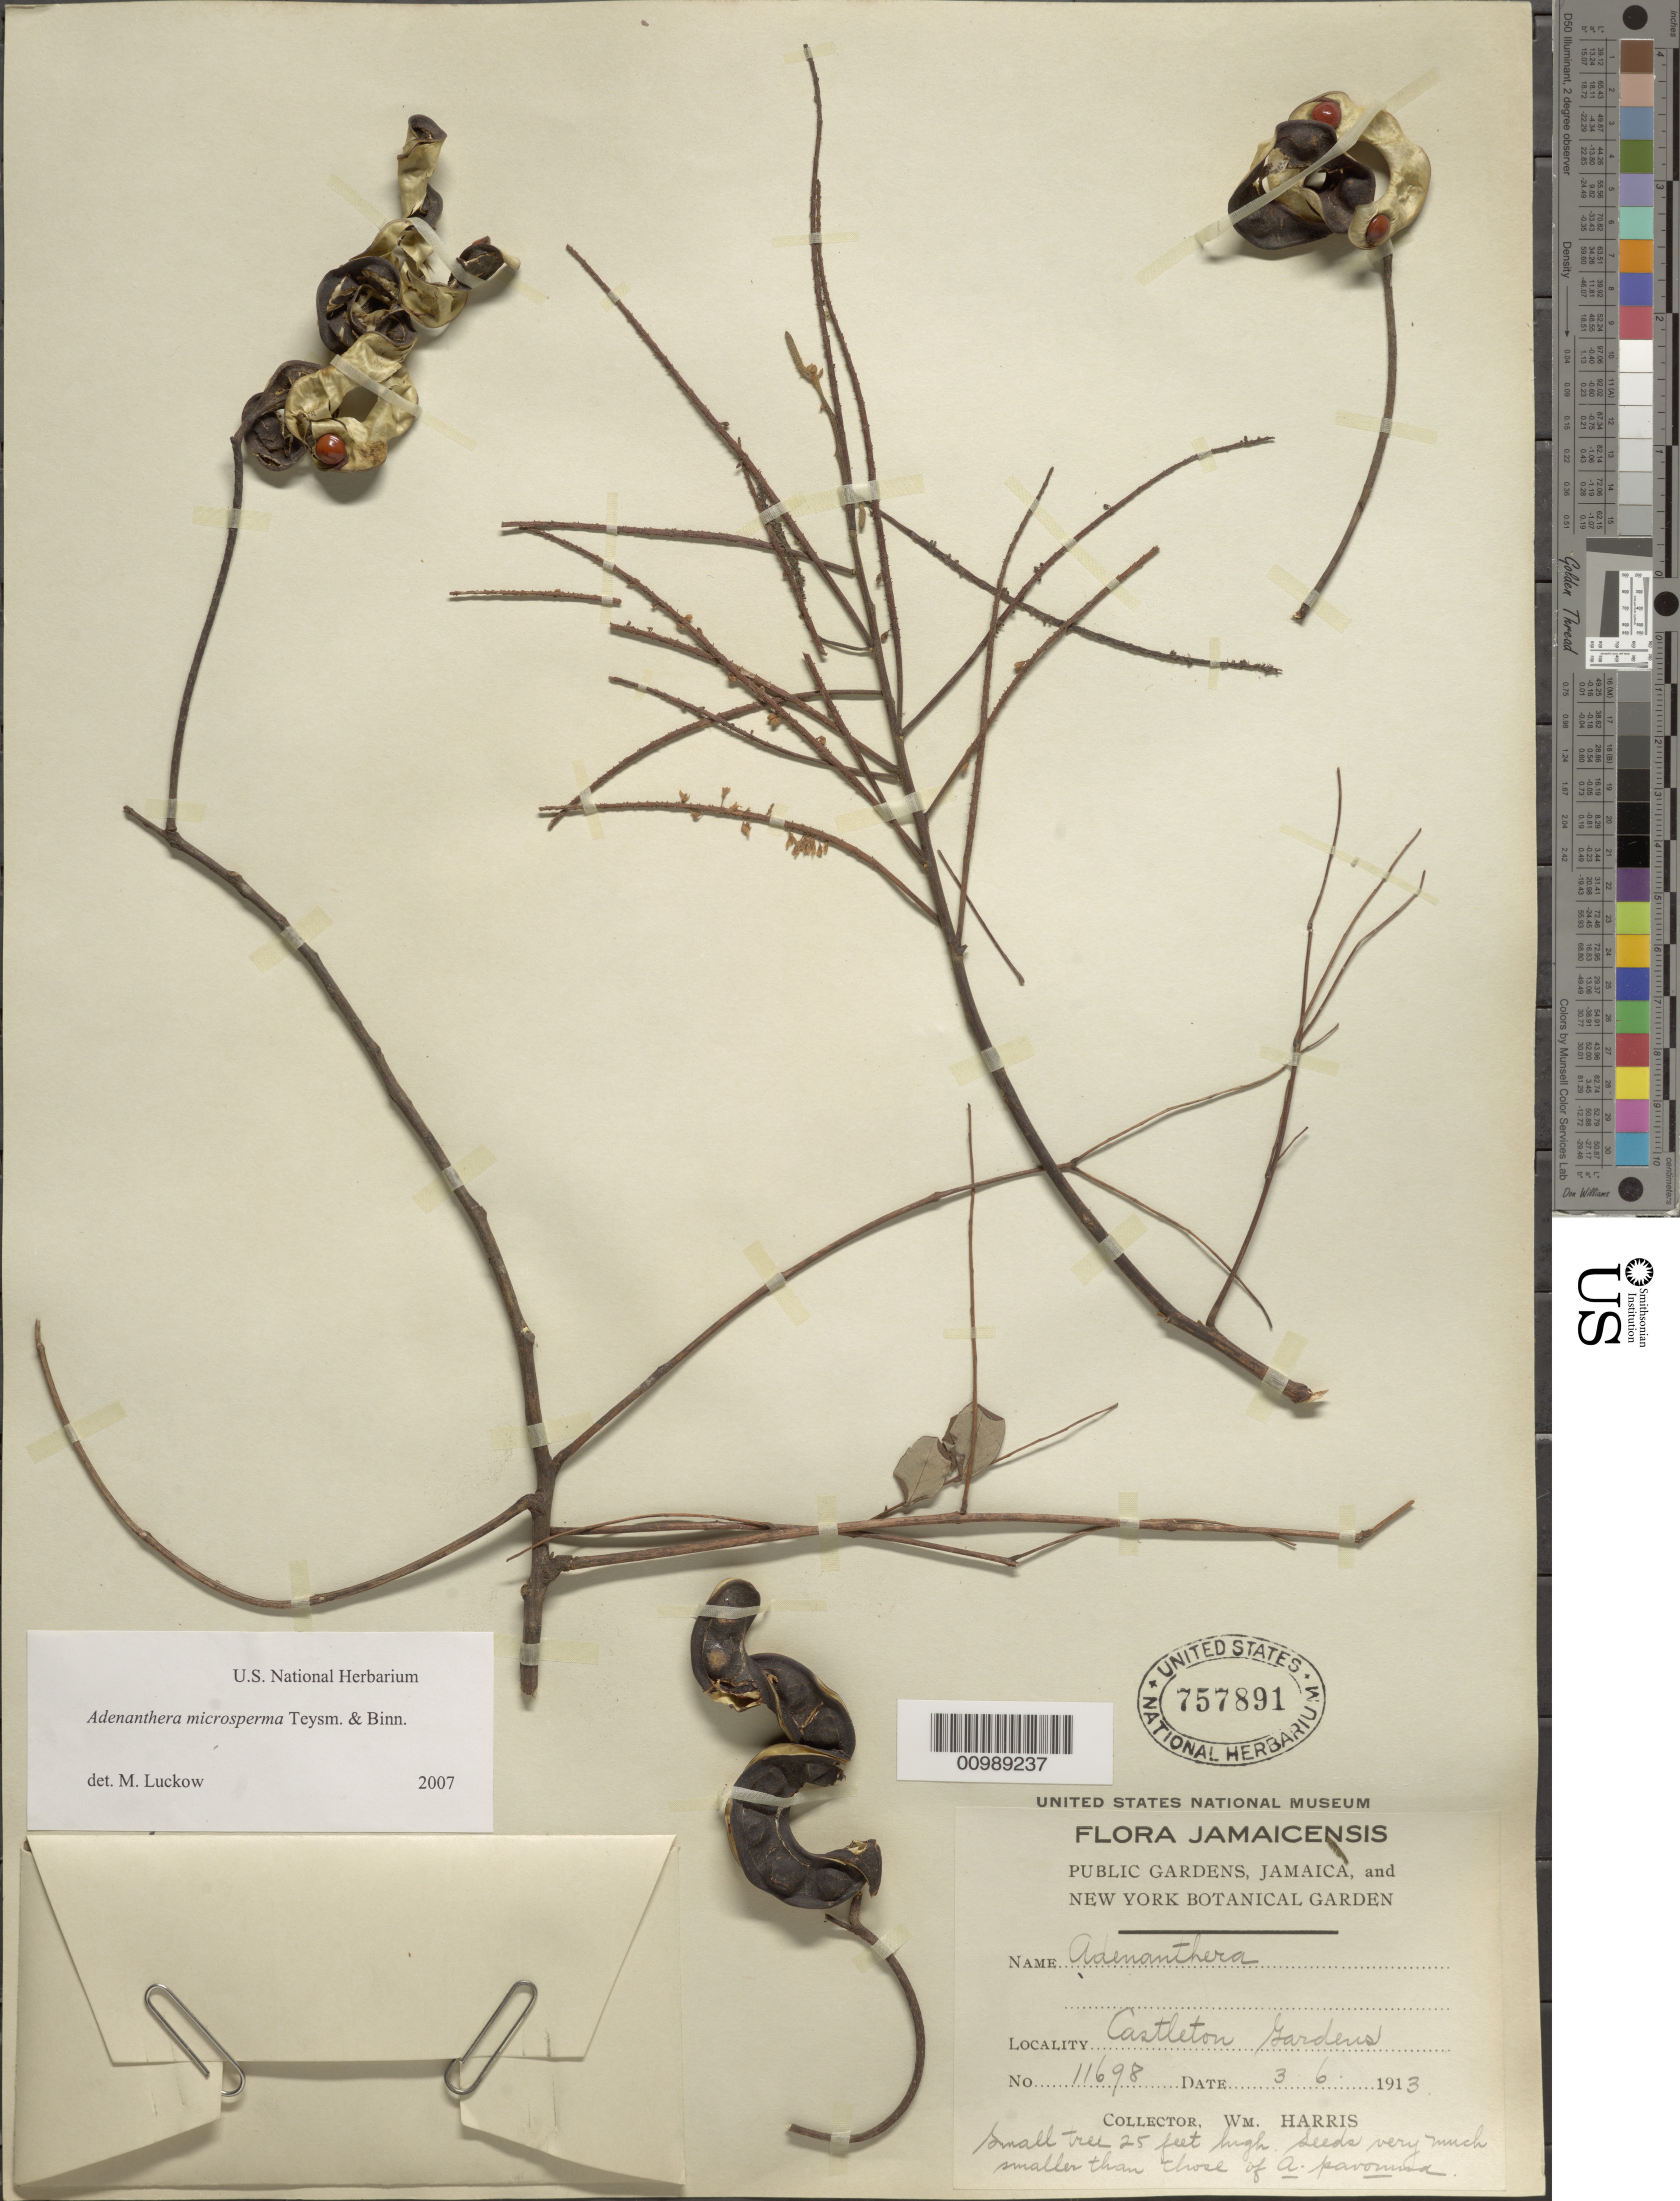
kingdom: Plantae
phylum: Tracheophyta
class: Magnoliopsida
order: Fabales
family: Fabaceae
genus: Adenanthera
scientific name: Adenanthera microsperma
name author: Teysm. & Binn.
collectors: W. H. Harris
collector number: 11698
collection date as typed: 03 Jun 1913 or 06 Mar 1913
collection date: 1913-03-06 or 1913-06-03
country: Jamaica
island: Jamaica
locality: Castleton Gardens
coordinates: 0 N, 0 E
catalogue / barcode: US 757891